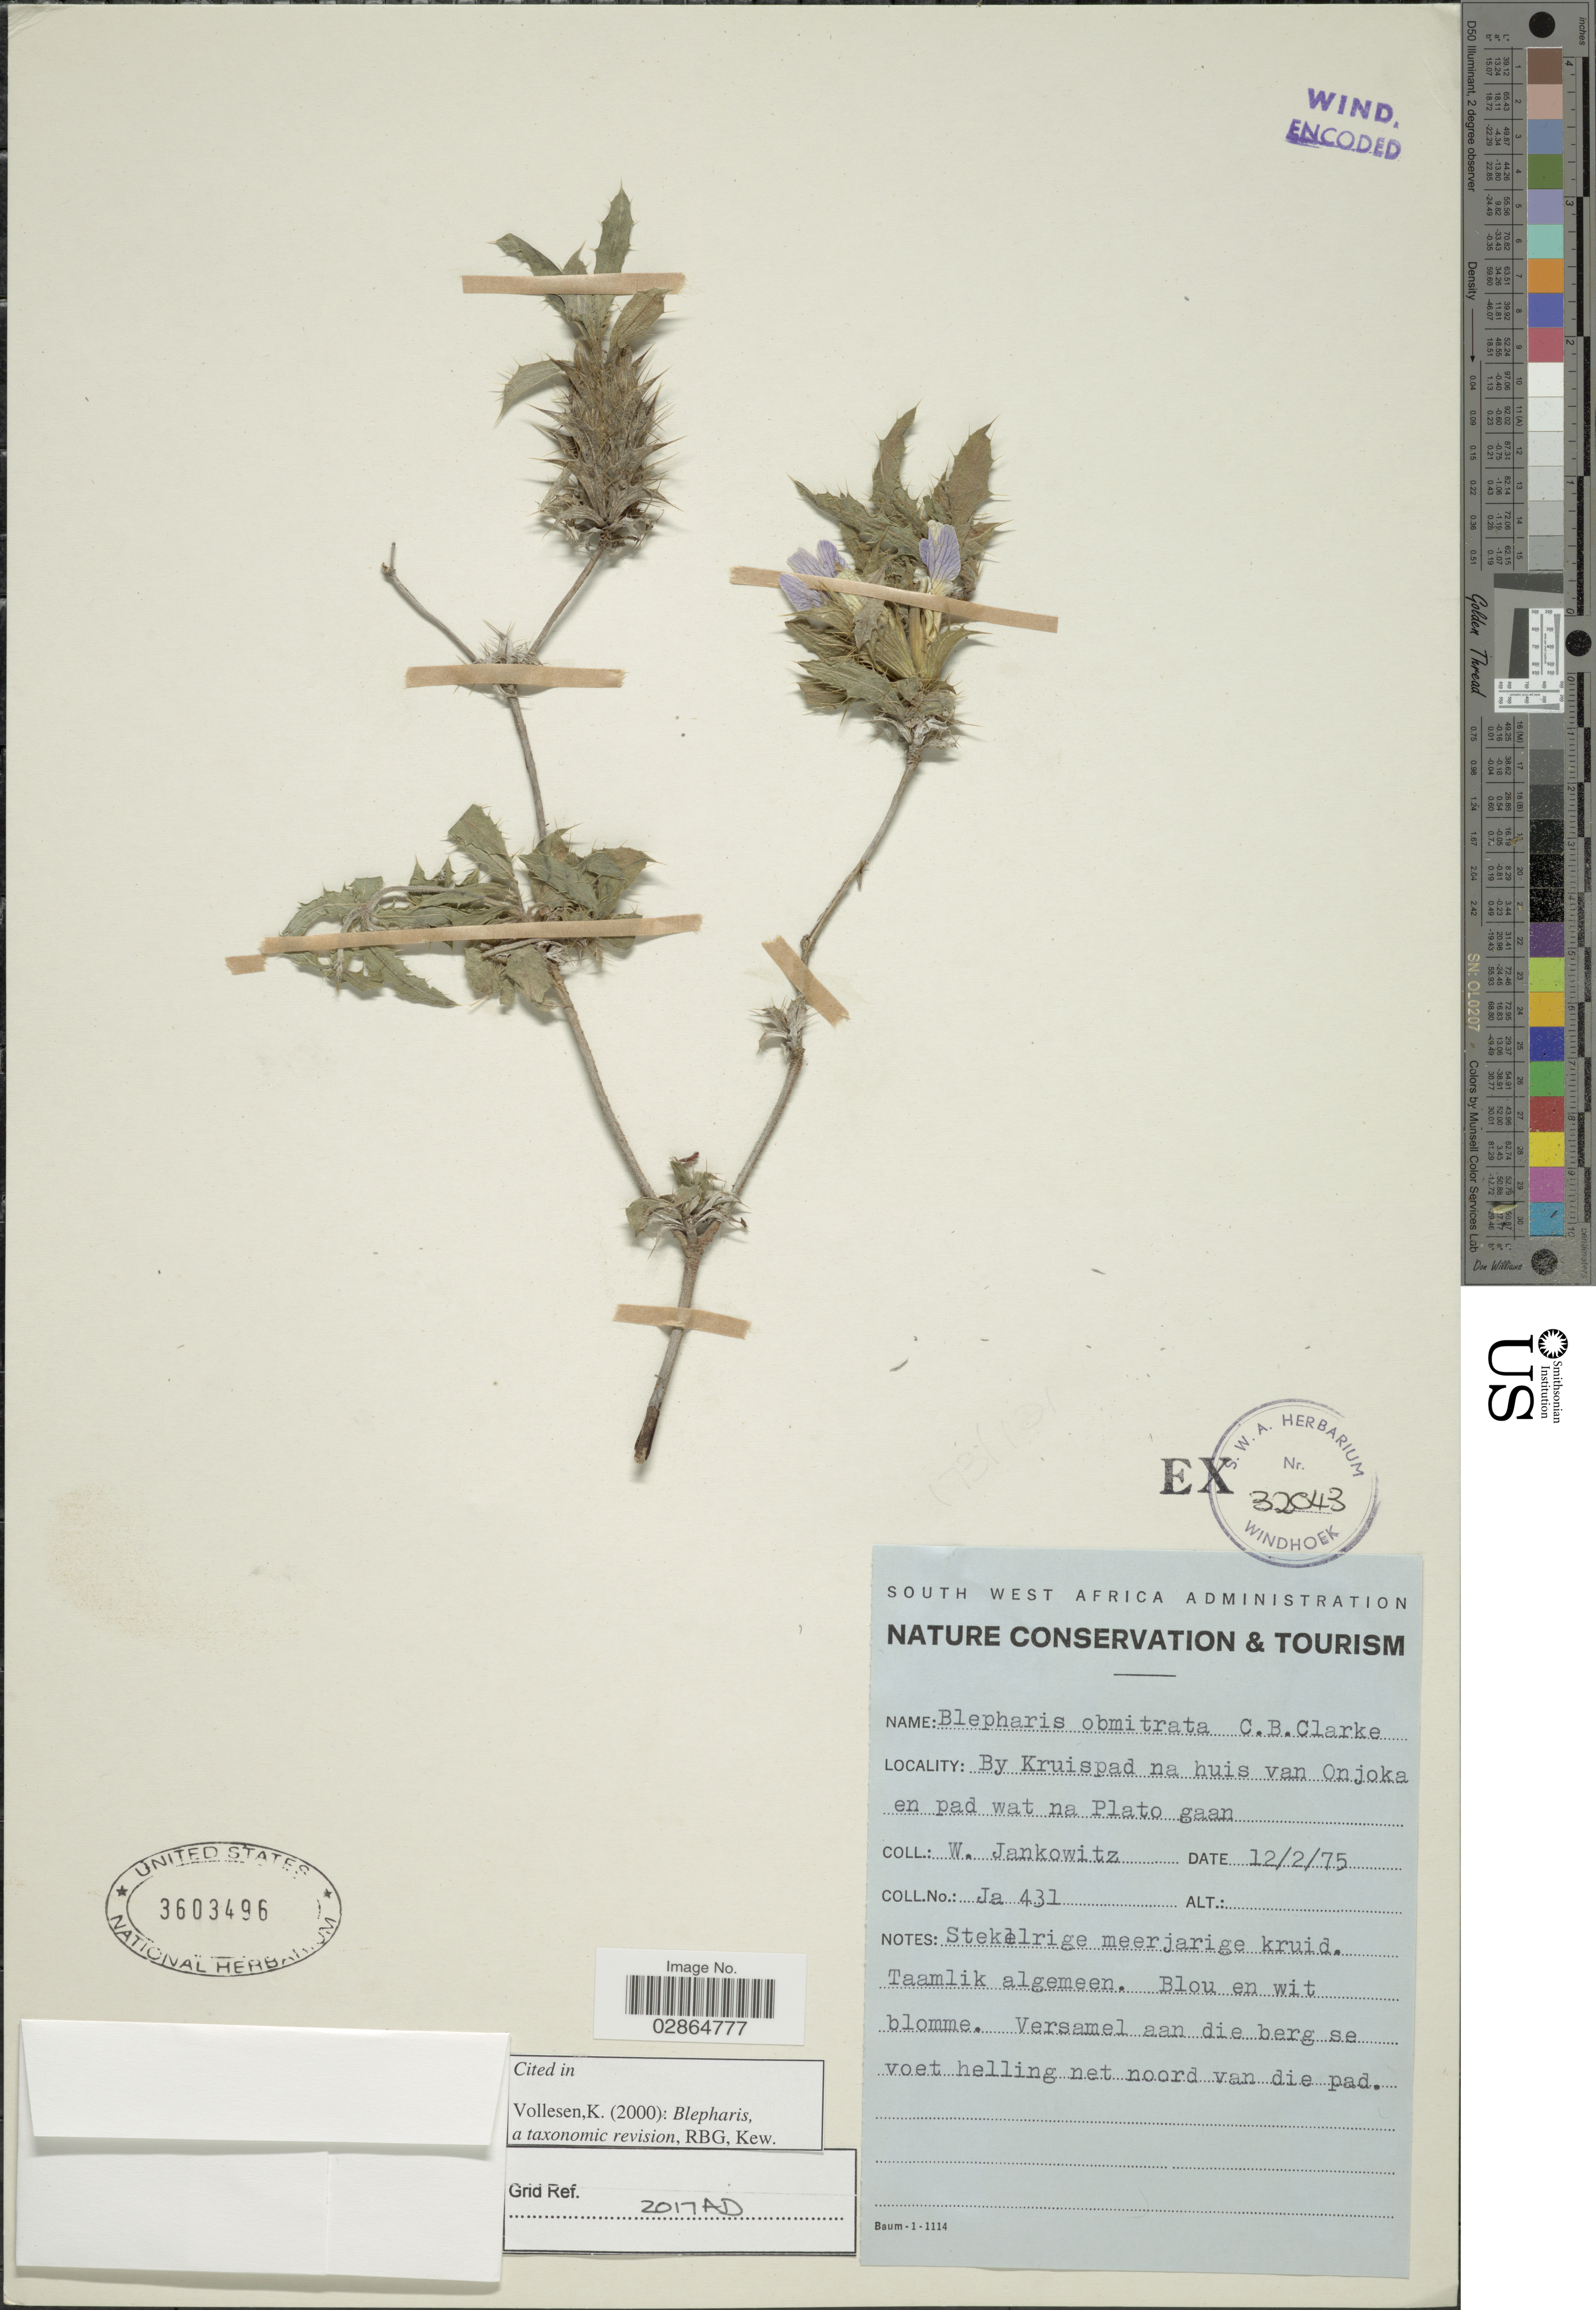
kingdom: Plantae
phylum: Tracheophyta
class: Magnoliopsida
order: Lamiales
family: Acanthaceae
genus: Blepharis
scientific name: Blepharis obmitrata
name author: C.B. Clarke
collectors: W. Jankowitz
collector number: Ja 431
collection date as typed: Transcribed d/m/y: 12/2/75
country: Namibia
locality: South West Africa, By Kruispad na huis van Onjoka en pad wat na Plato gaan.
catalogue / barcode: US 3603496